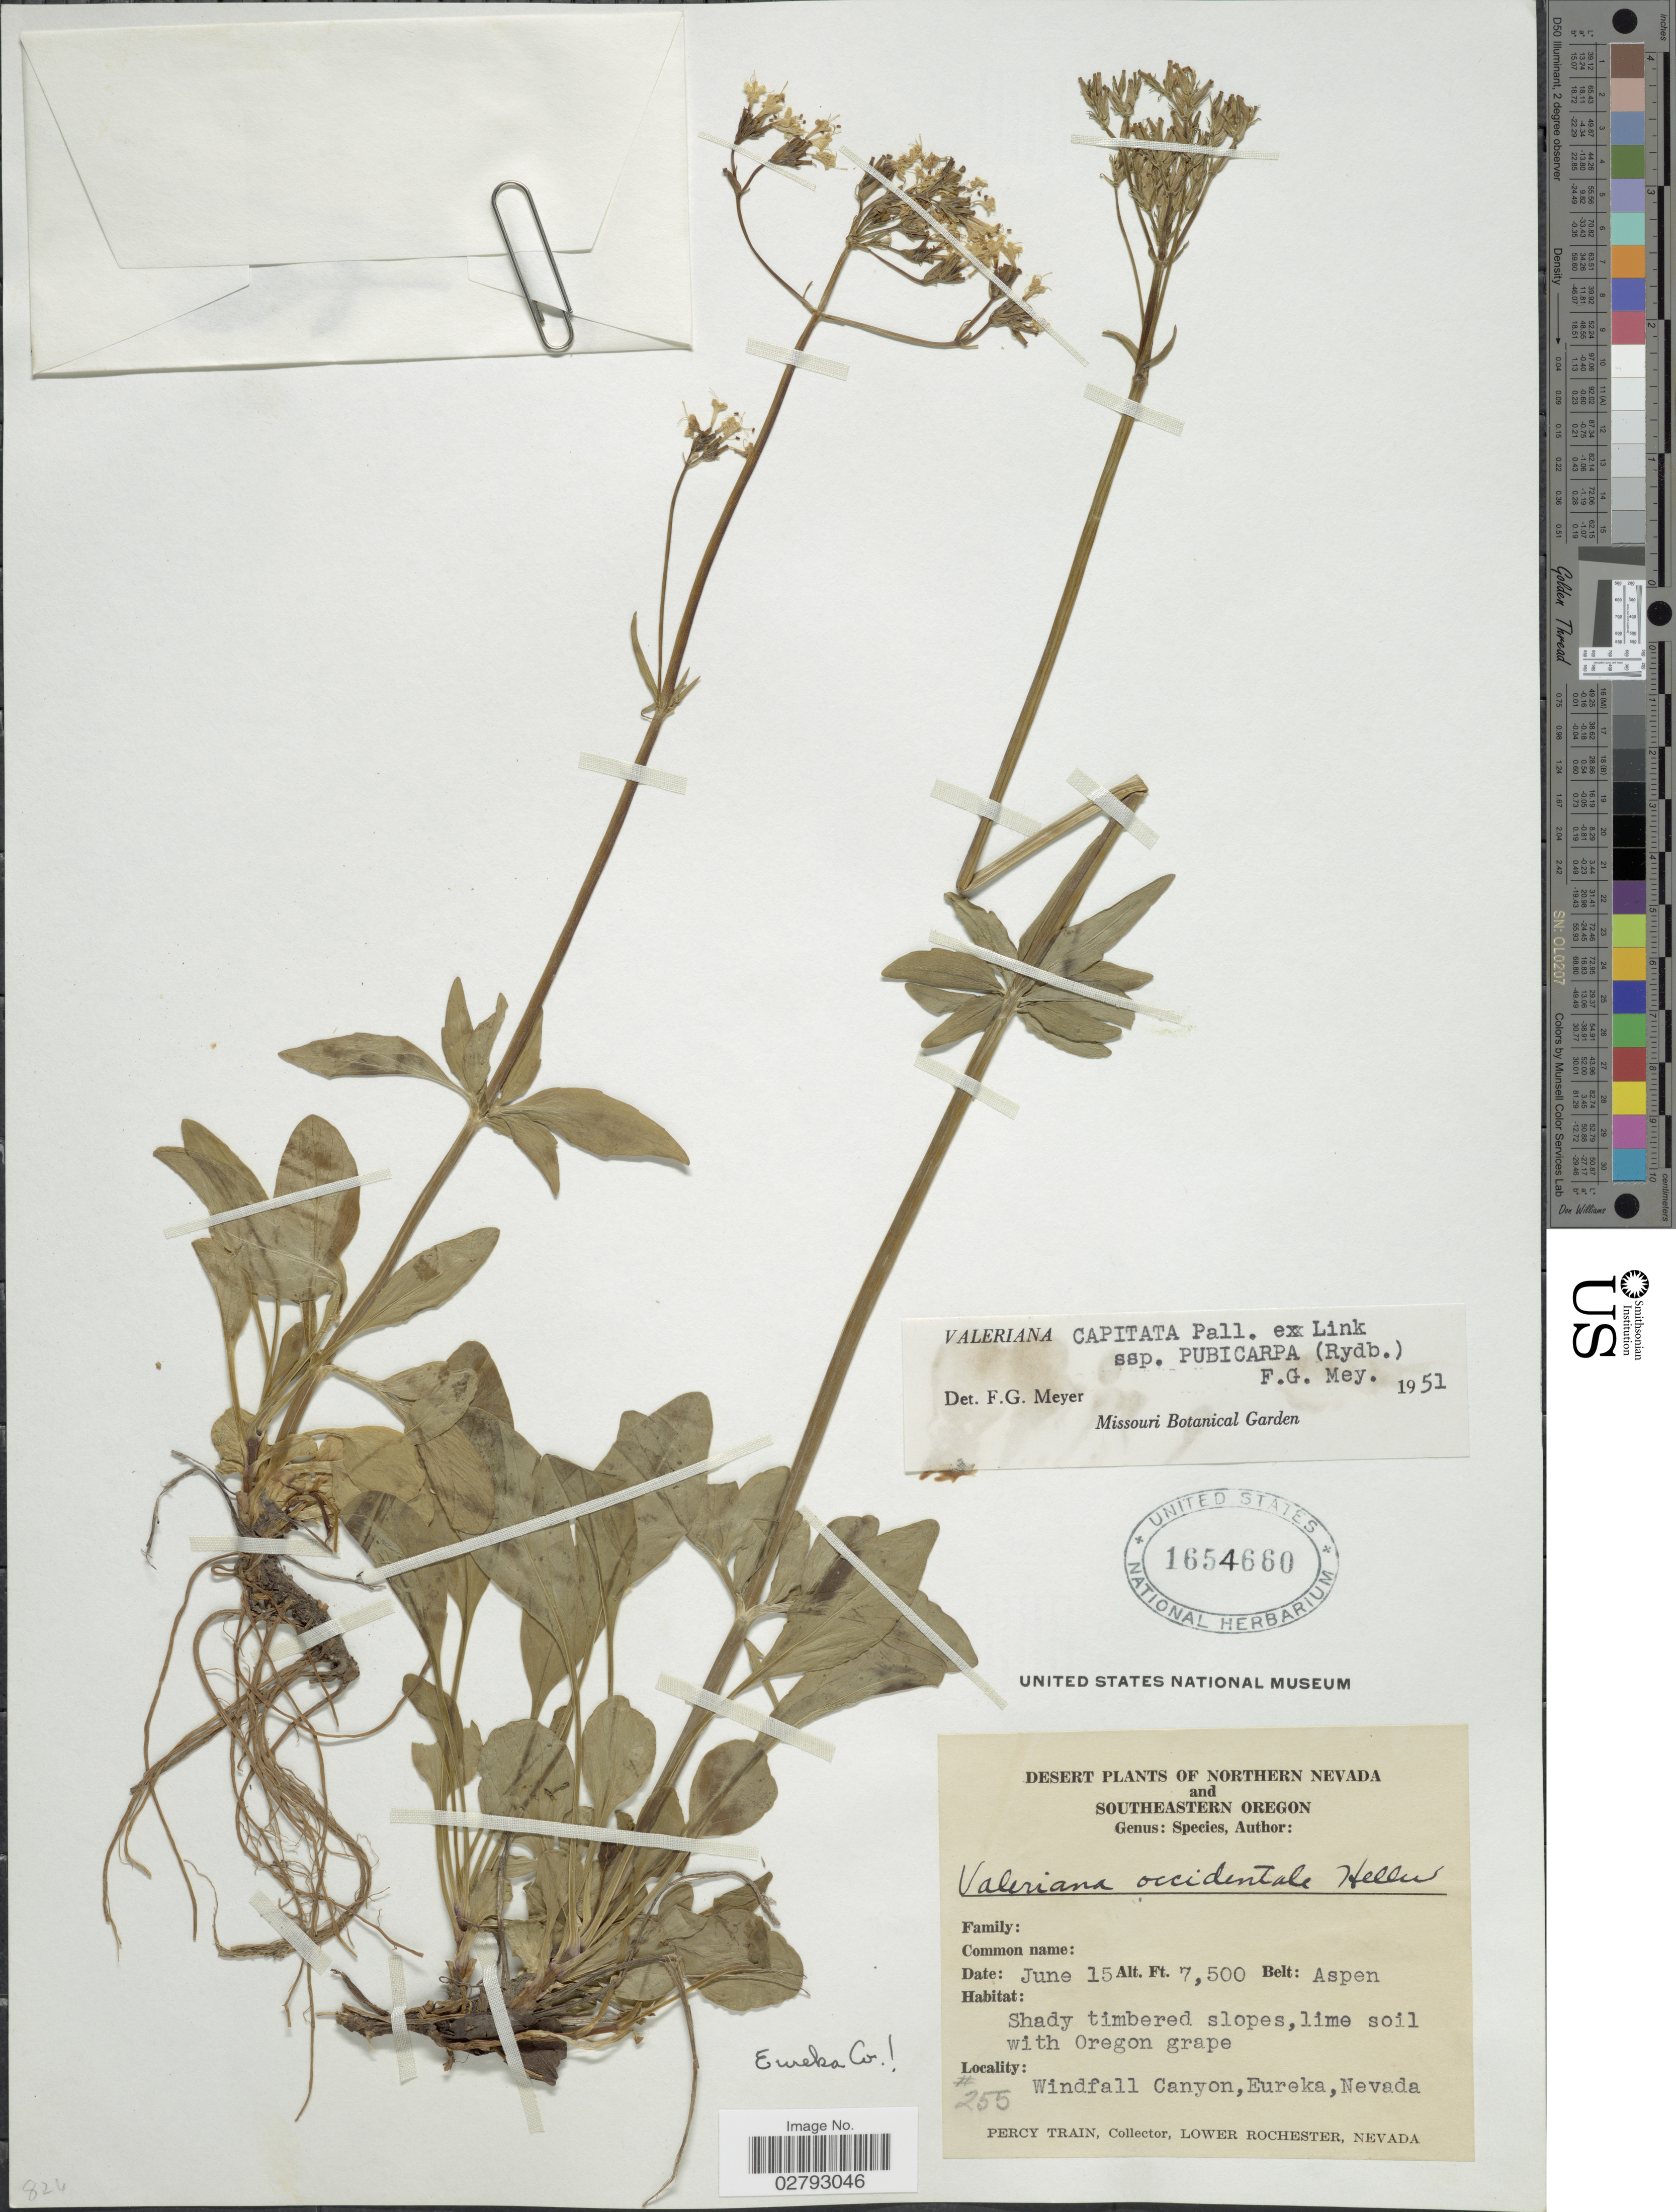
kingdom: Plantae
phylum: Tracheophyta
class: Magnoliopsida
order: Dipsacales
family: Caprifoliaceae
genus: Valeriana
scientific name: Valeriana capitata subsp. pubicarpa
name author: (Rydb.) F.G. Mey.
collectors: P. Train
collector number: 255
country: United States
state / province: Nevada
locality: Northern Nevada. Windfall Canyon, Eureka. Eureka Co.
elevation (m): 2286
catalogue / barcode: US 1654660